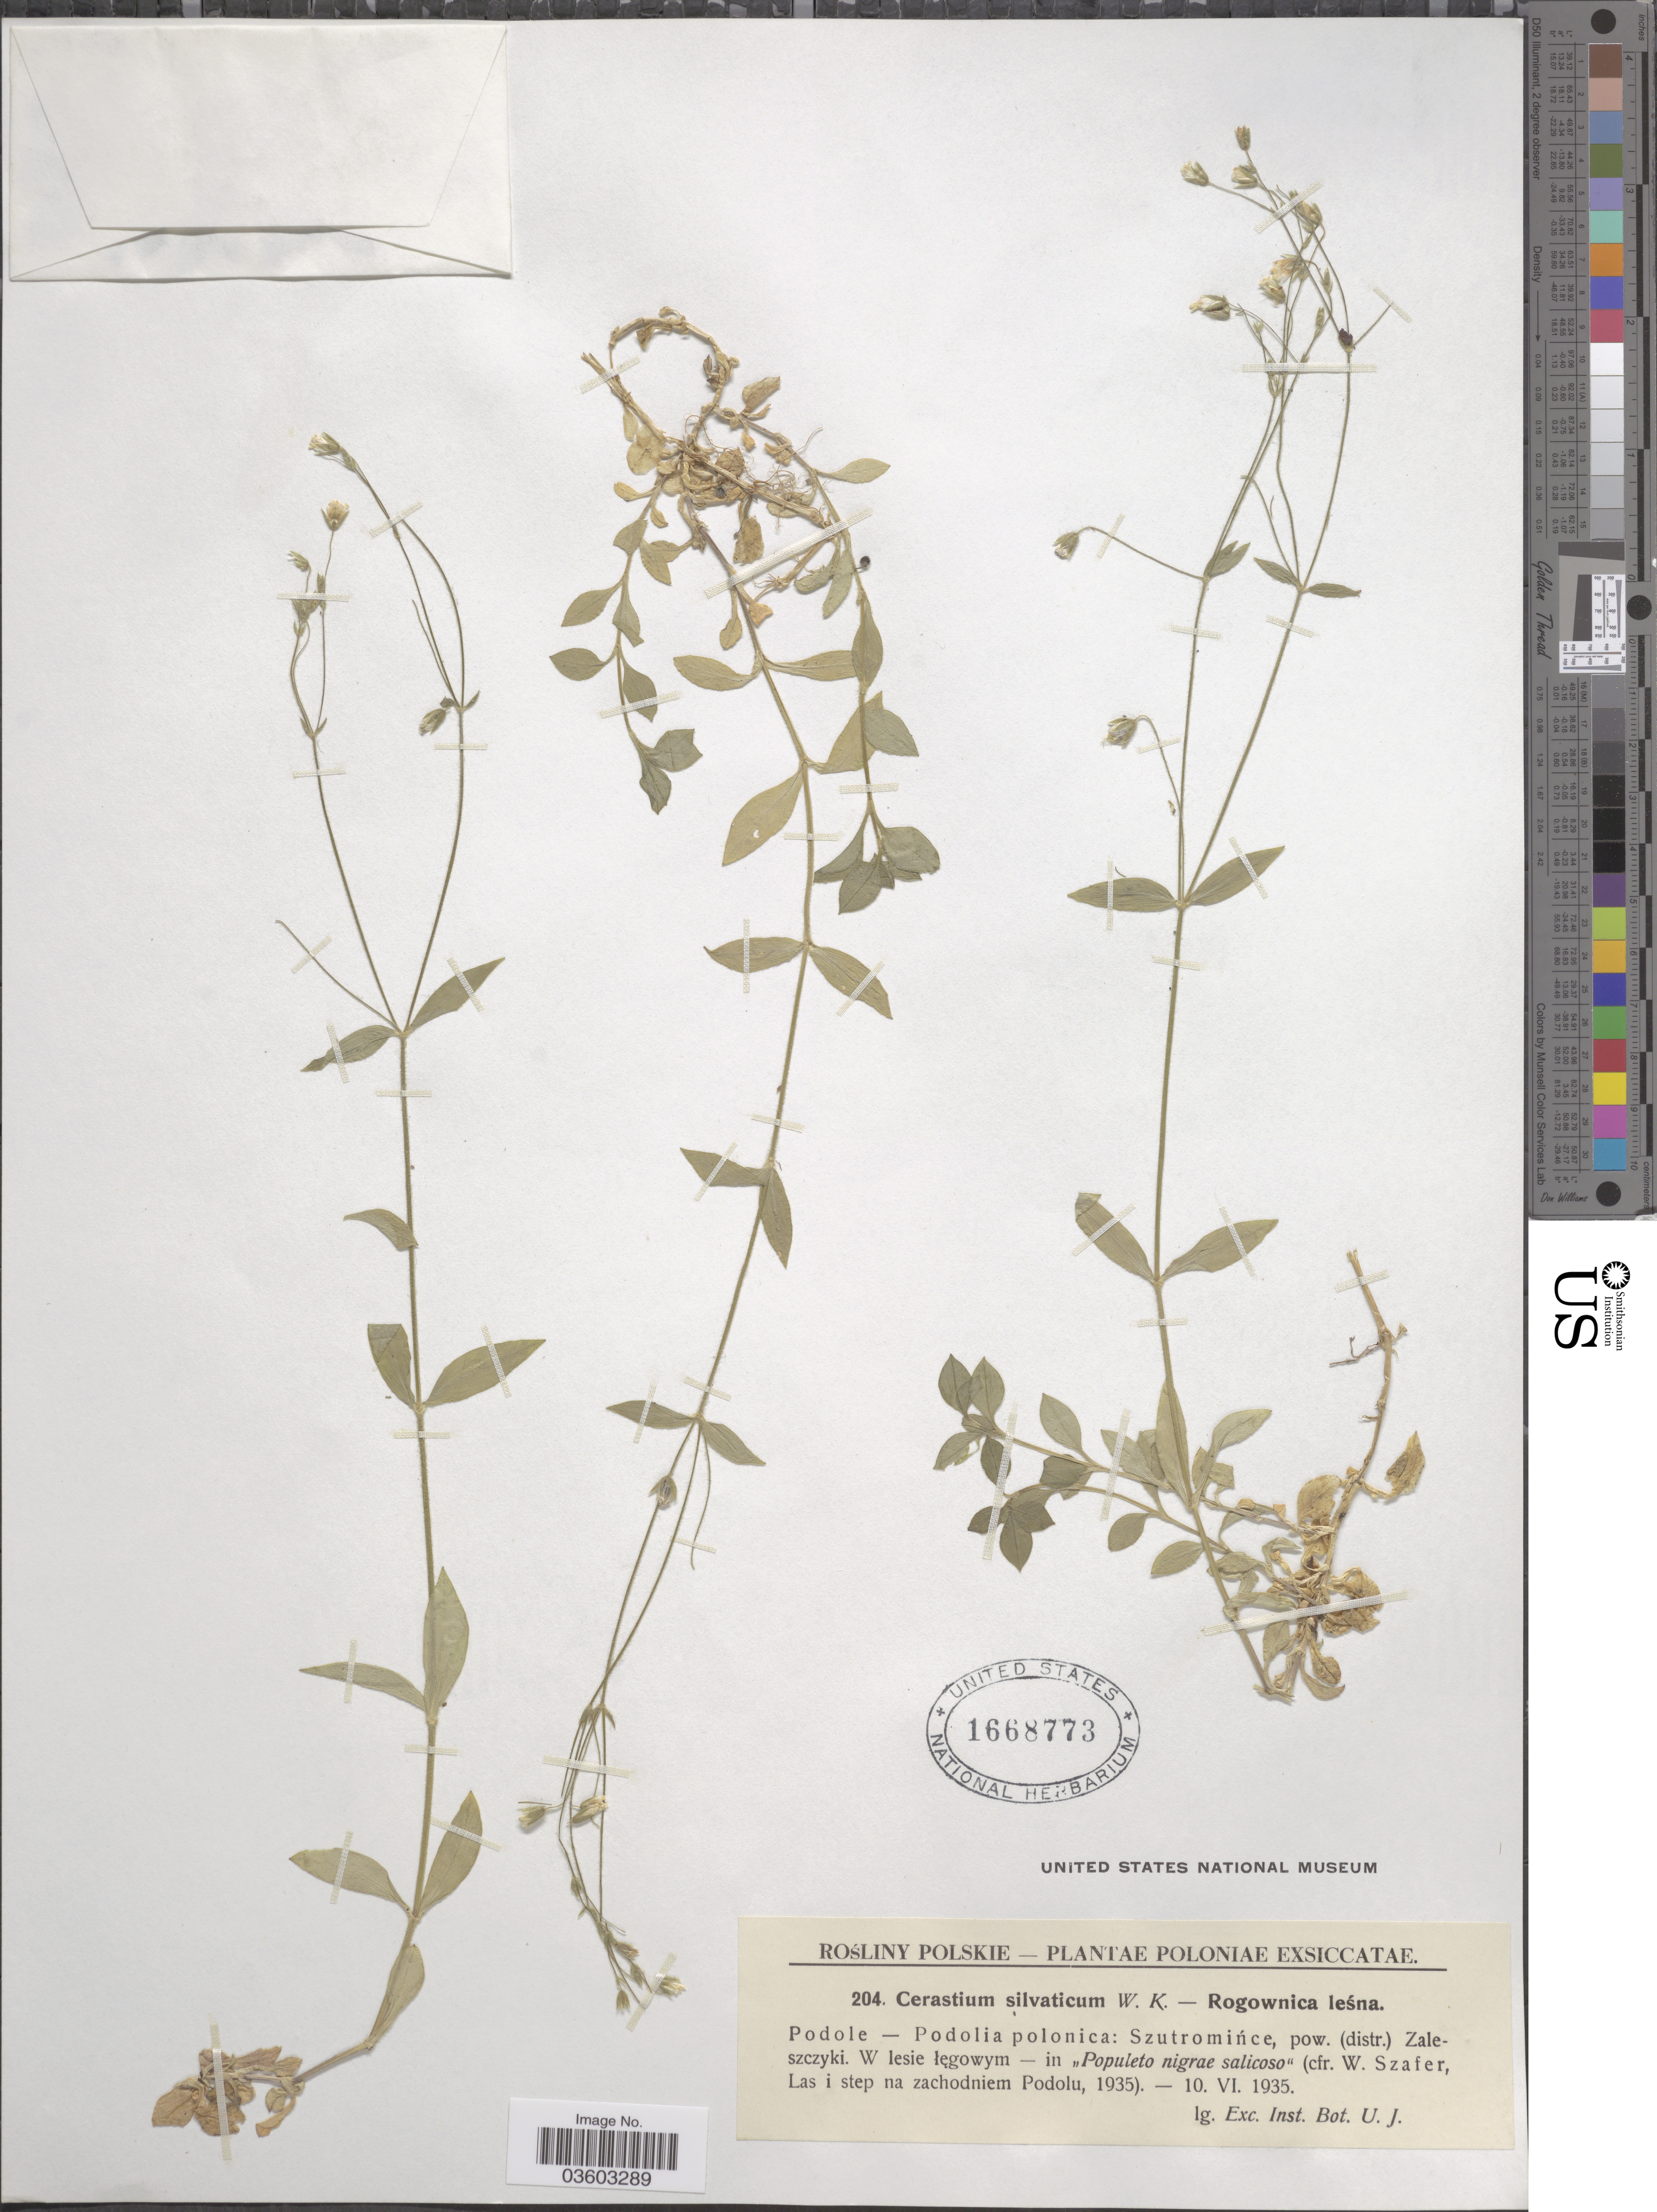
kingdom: Plantae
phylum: Tracheophyta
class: Magnoliopsida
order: Caryophyllales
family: Caryophyllaceae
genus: Cerastium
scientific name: Cerastium silvaticum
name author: Waldst. & Kit. ex Gartner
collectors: Exch. Inst. Bot. U.J.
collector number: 204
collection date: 1935-06-10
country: Poland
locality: Poloniae. podole - podolia polonica: Szutromińce, pow. (distr.) Zaleszczyki. W lesie legowym.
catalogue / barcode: US 1668773